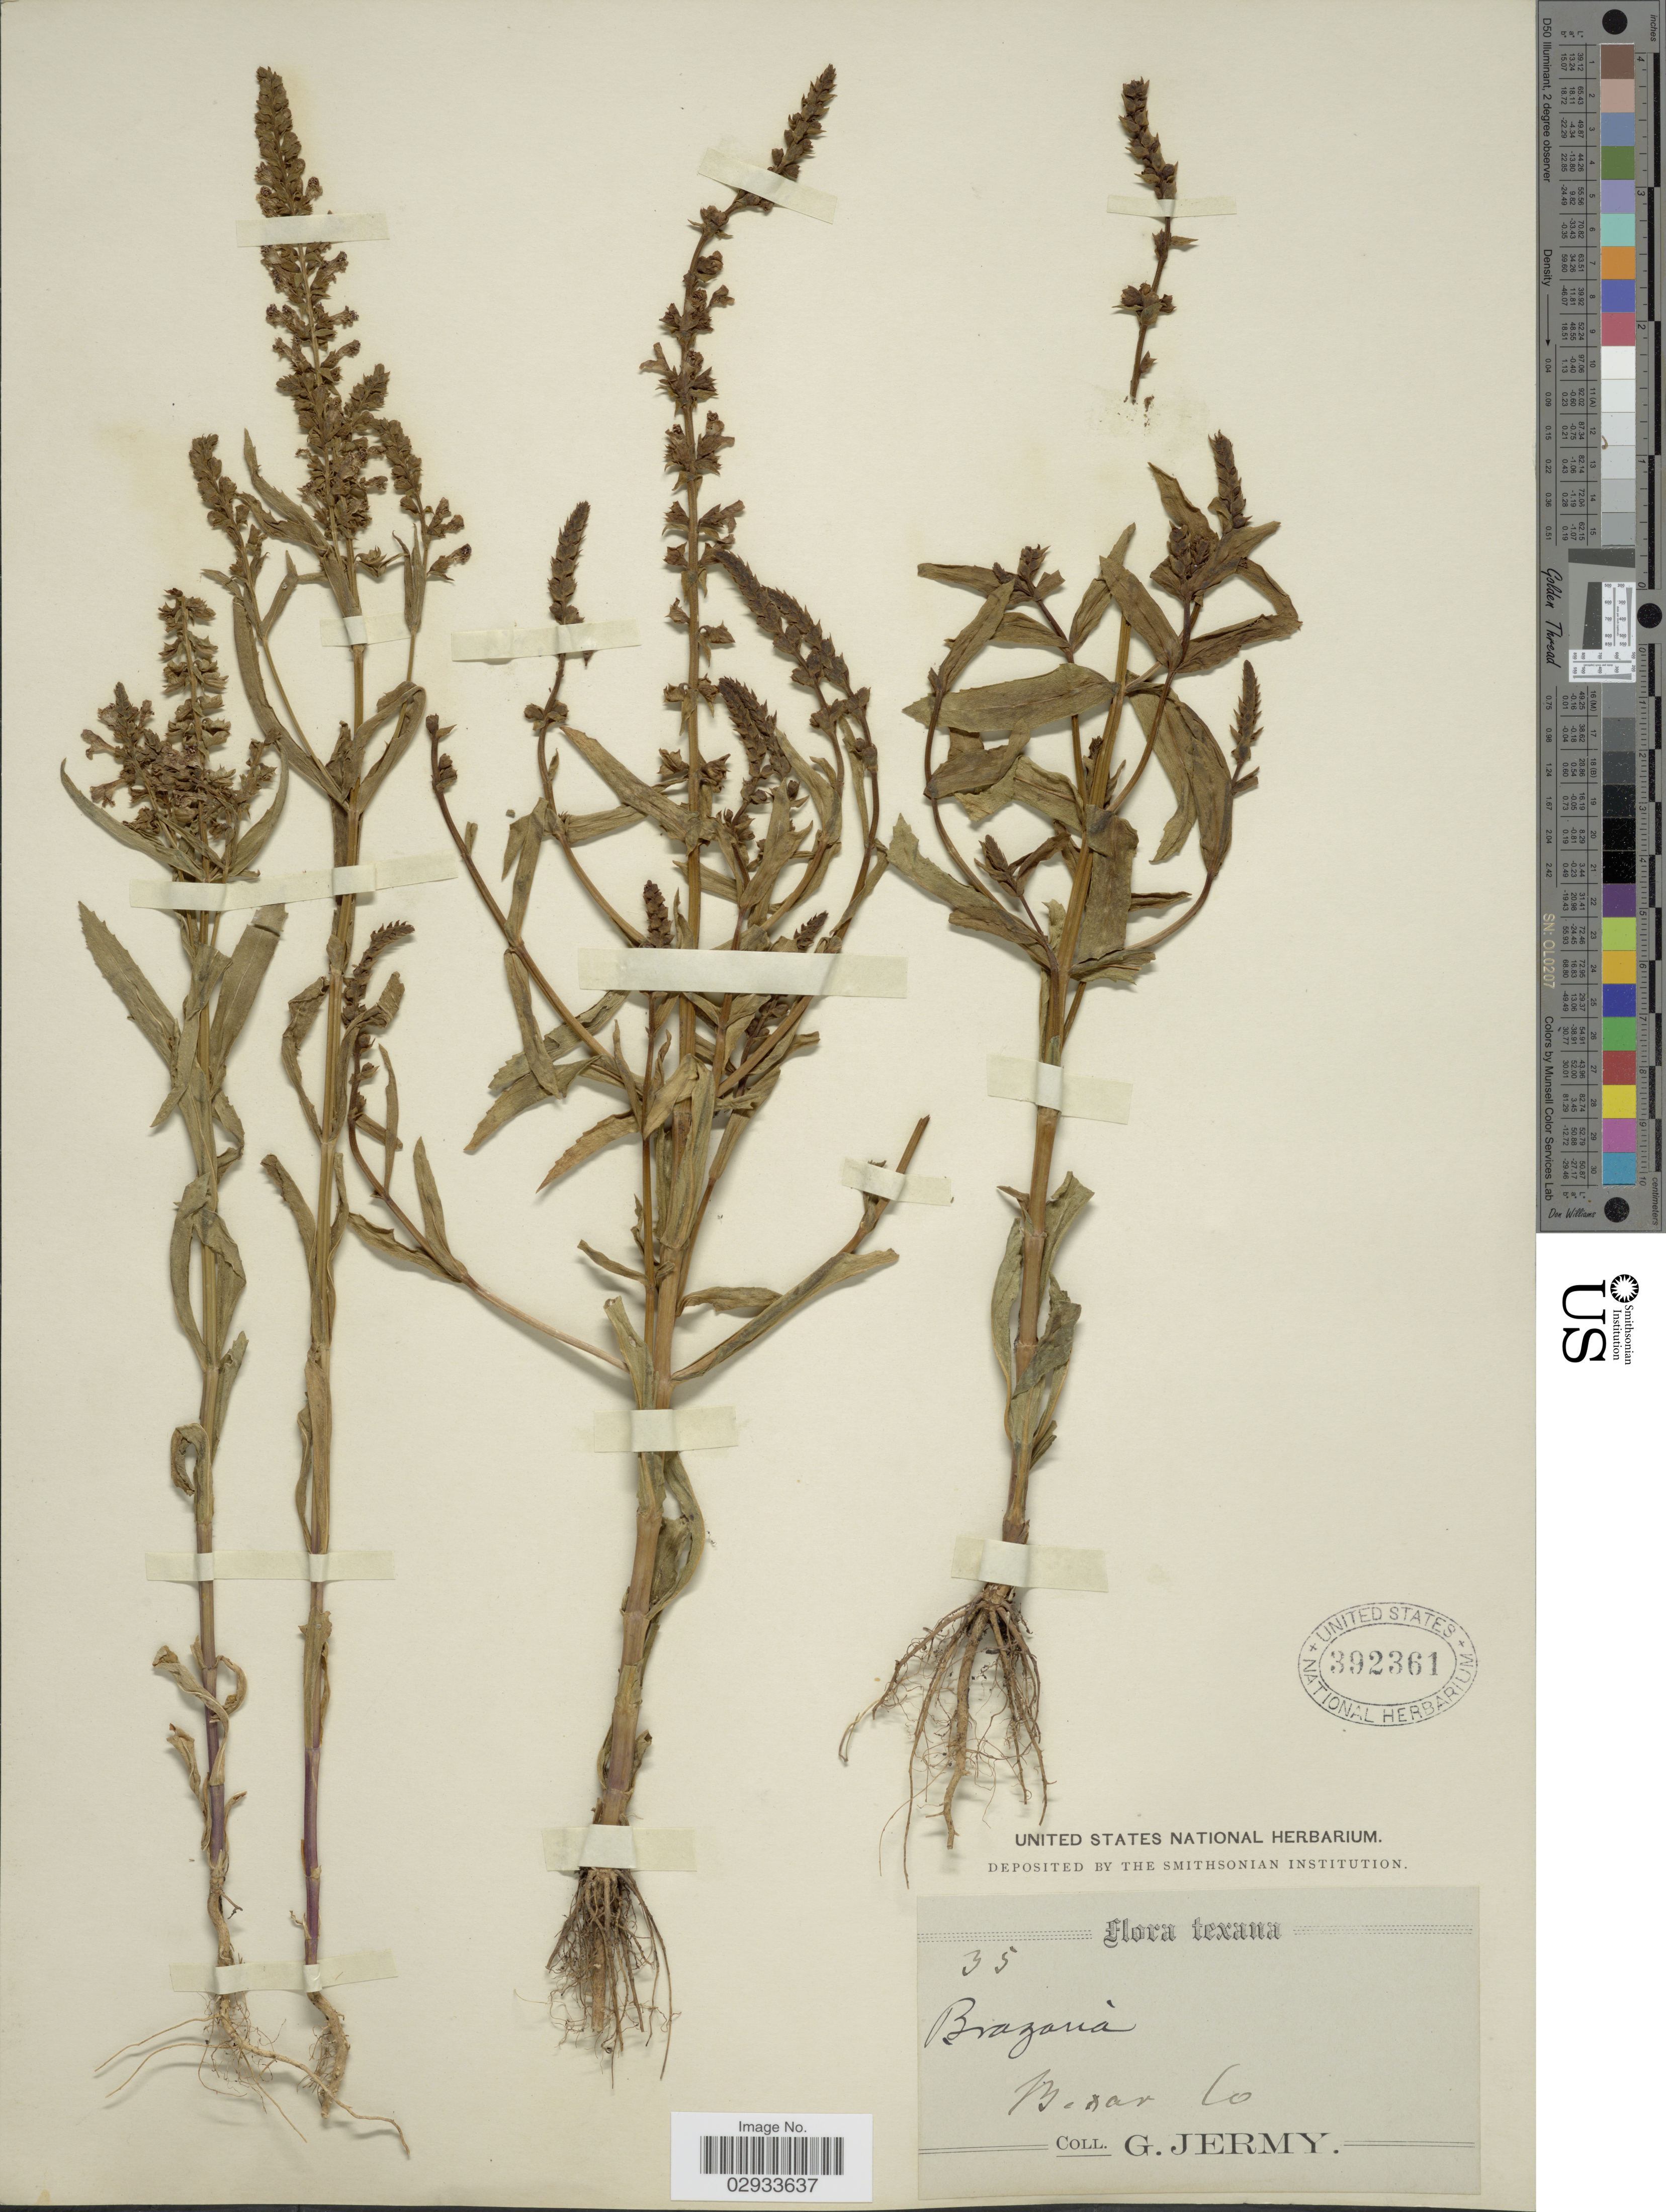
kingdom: Plantae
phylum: Tracheophyta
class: Magnoliopsida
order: Lamiales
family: Lamiaceae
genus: Brazoria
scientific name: Brazoria scutellarioides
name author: Engelm. & A. Gray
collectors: G. Jermy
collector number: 35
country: United States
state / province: Texas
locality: Bexar Co.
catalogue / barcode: US 392361